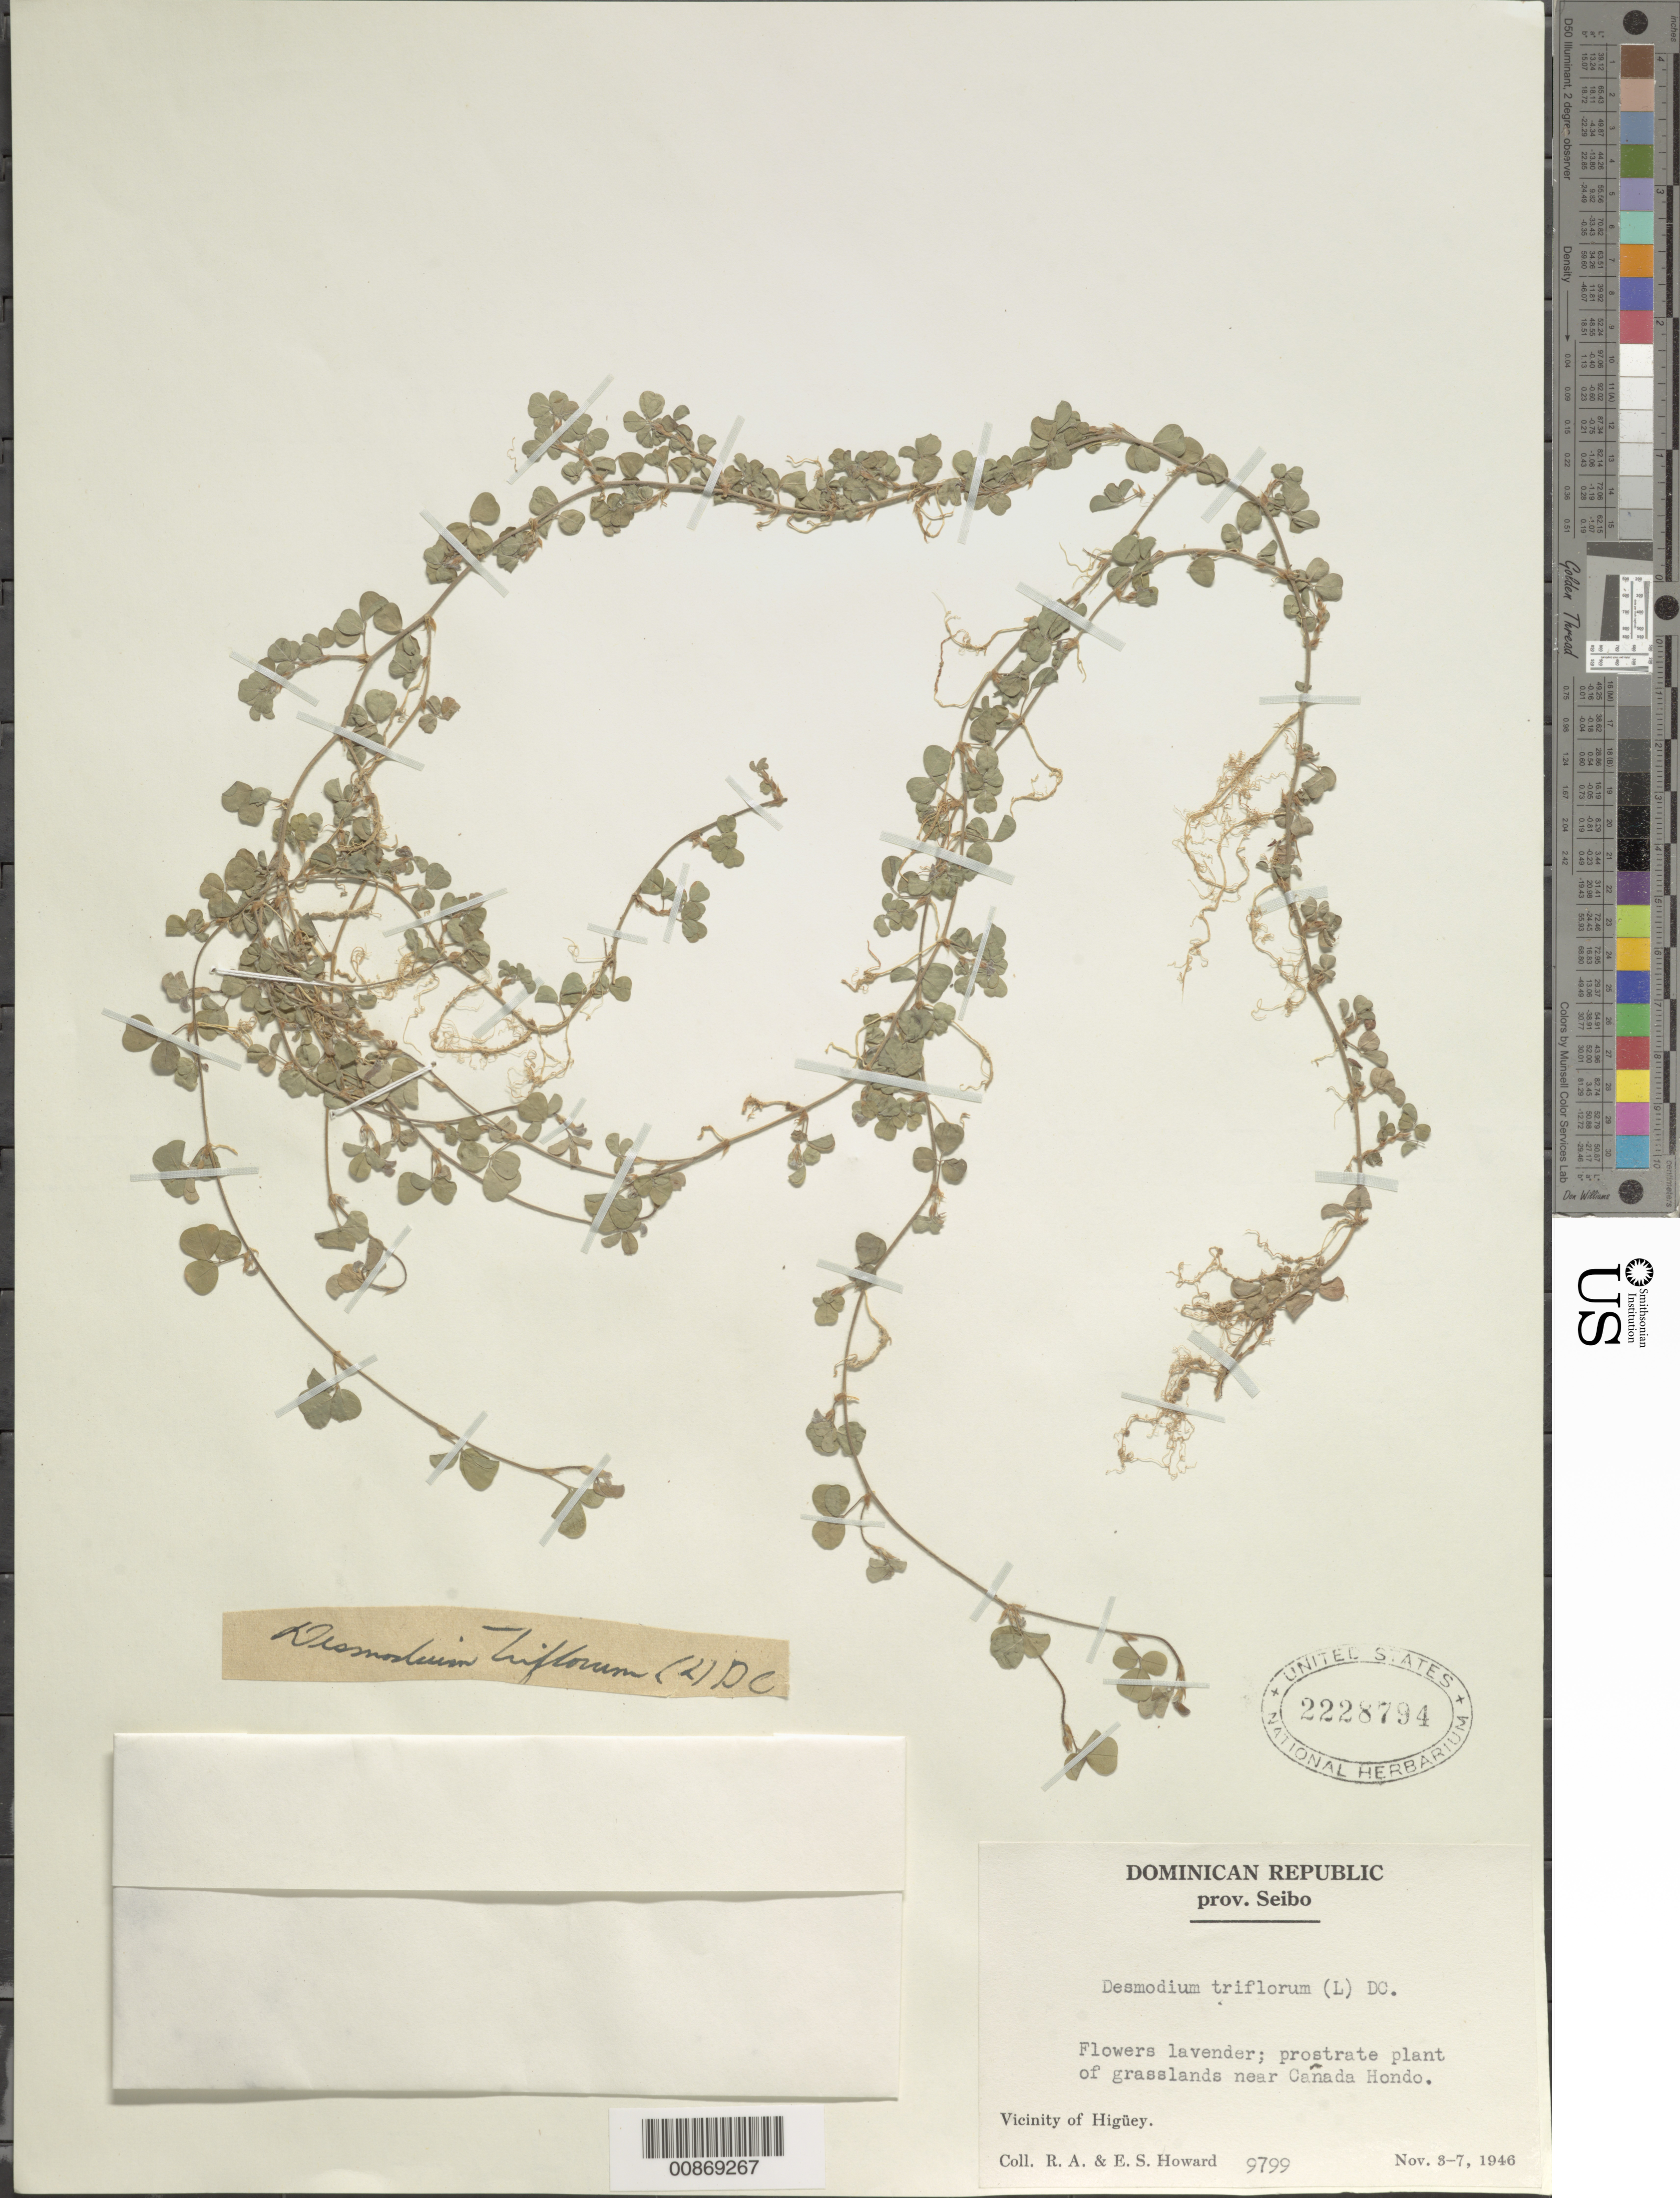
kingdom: Plantae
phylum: Tracheophyta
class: Magnoliopsida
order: Fabales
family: Fabaceae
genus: Grona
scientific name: Grona triflora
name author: (L.) H. Ohashi & K. Ohashi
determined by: Strong, Mark T., (BOT), Smithsonian Institution - National Museum of Natural History (UNITED STATES)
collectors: R. A. Howard & E. S. Howard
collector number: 9799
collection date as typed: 03 Nov 1946 to 07 Nov 1946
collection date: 1946-11-03/1946-11-07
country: Dominican Republic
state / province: El Seibo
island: Hispaniola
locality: Vicinity of Higüey. Near Cañada Hondo.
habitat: Plant of grasslands.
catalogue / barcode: US 2228794